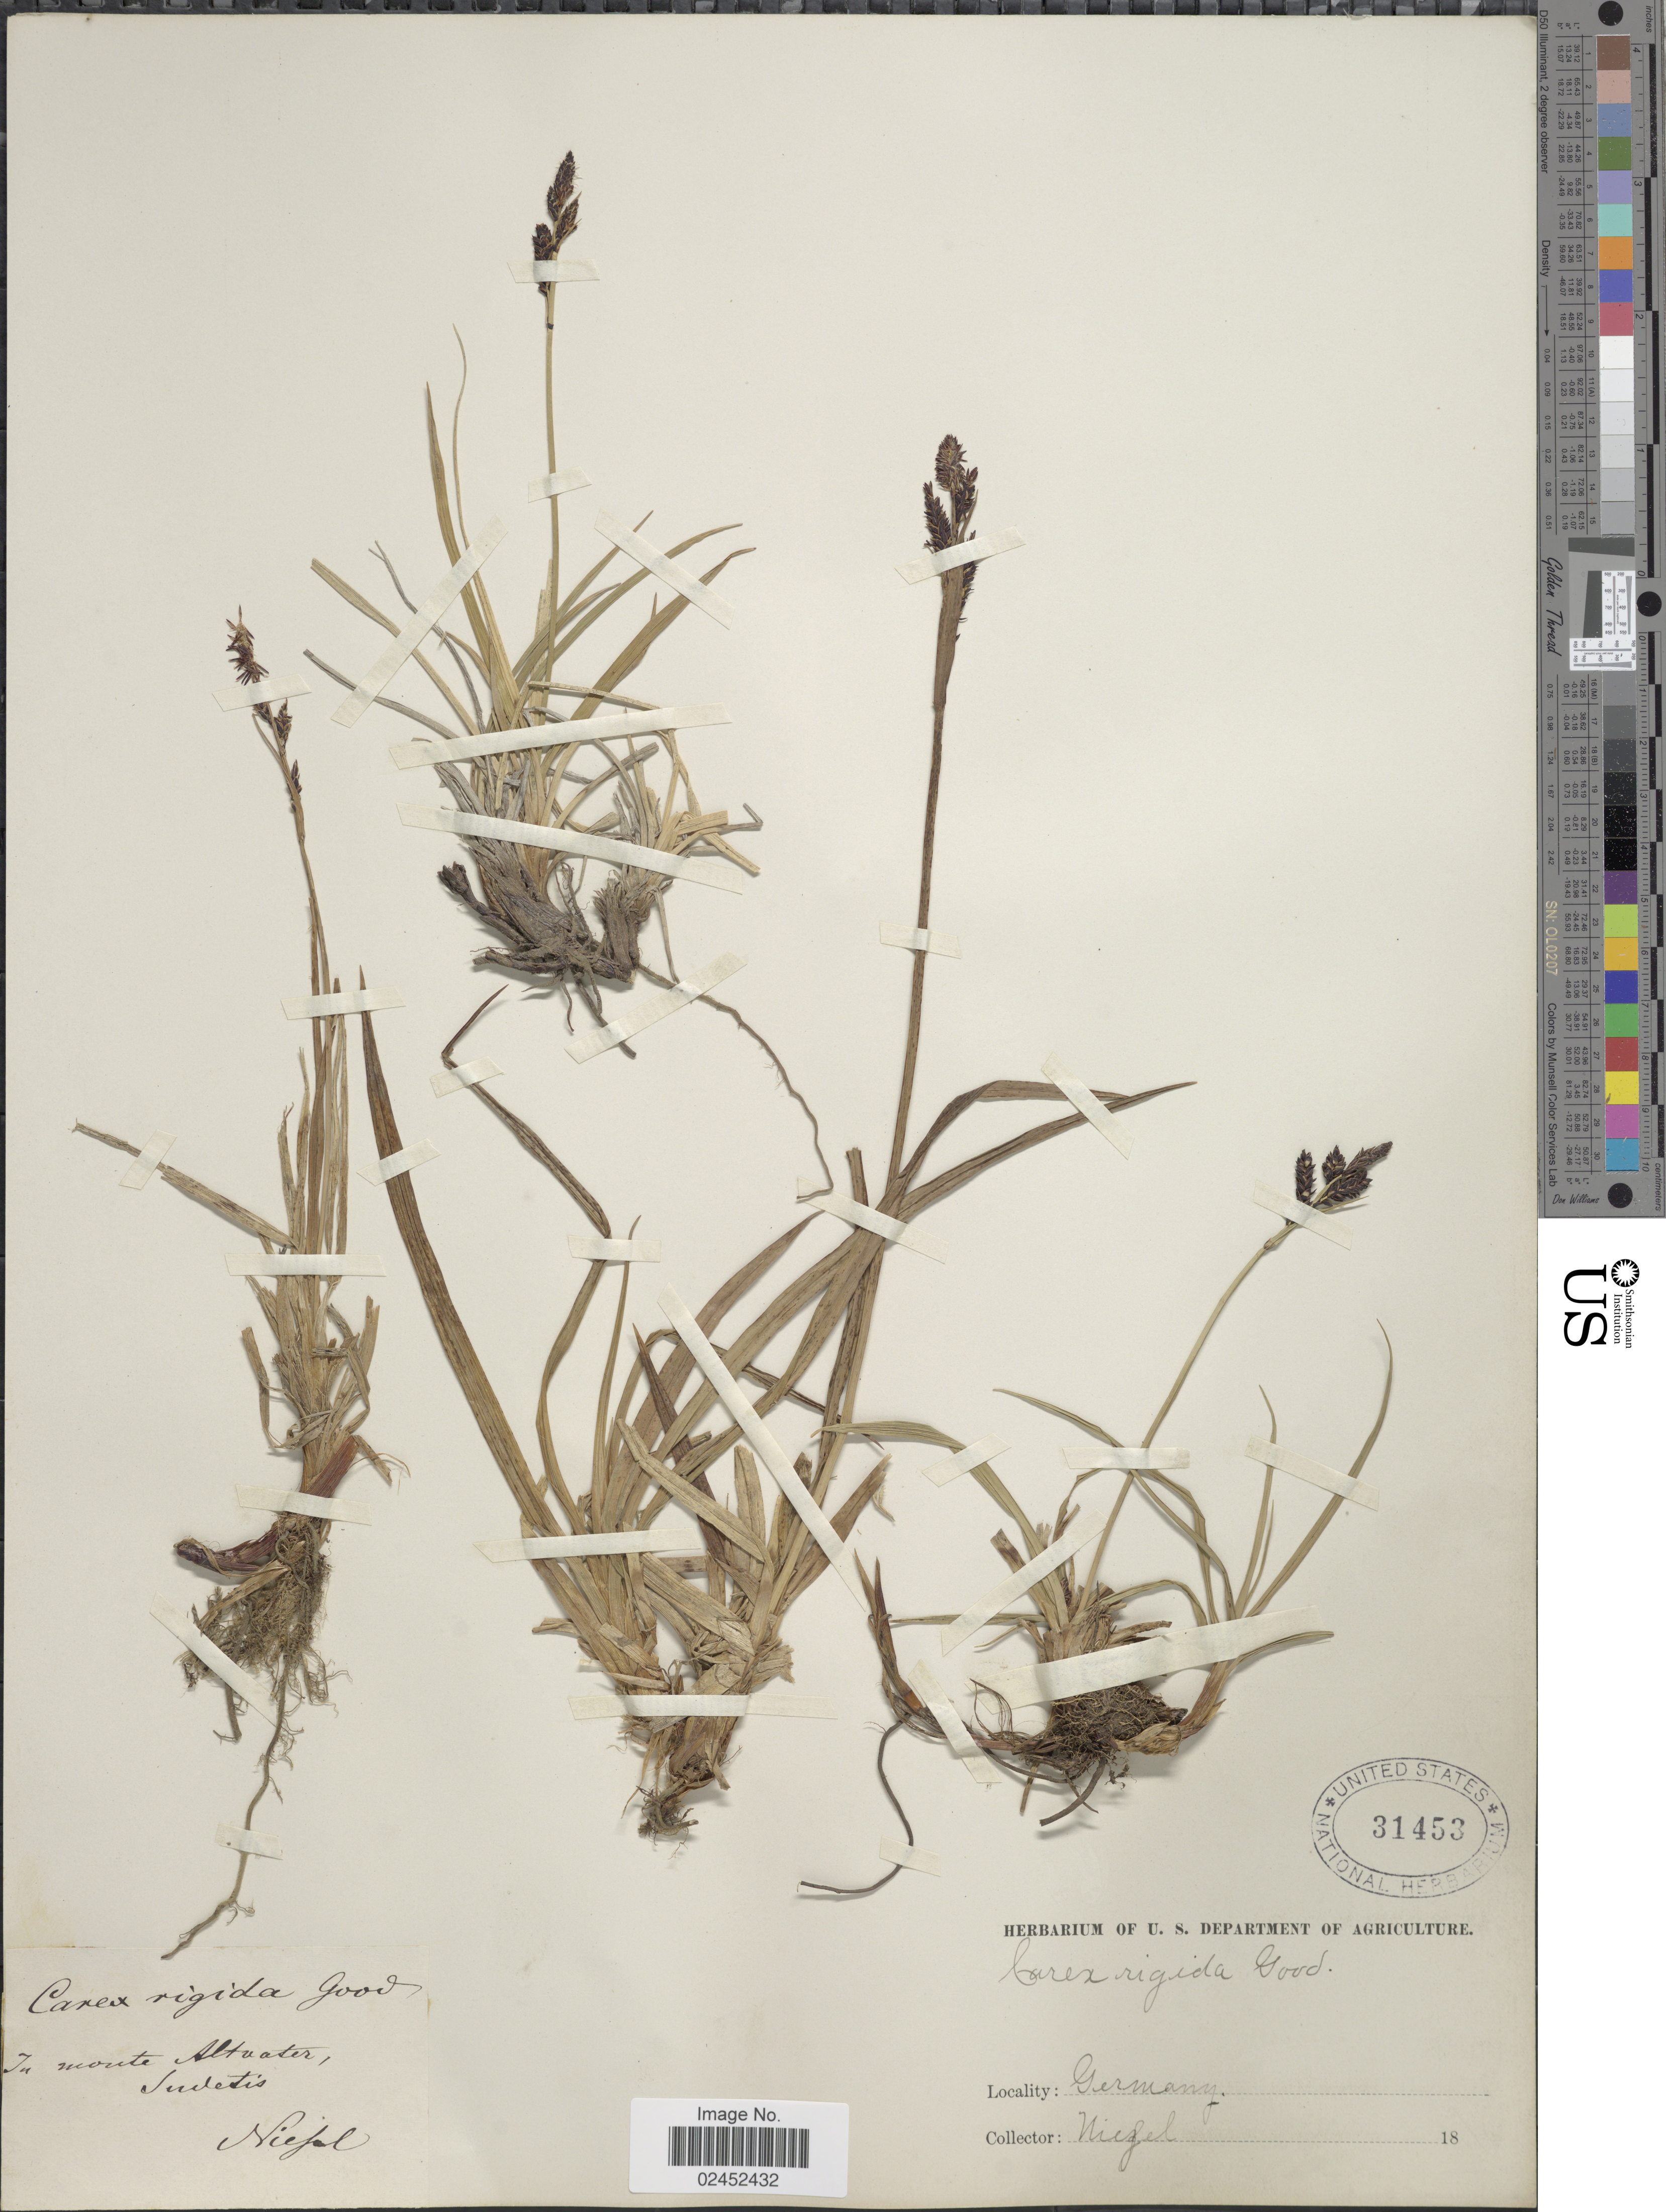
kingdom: Plantae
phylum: Tracheophyta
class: Liliopsida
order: Poales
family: Cyperaceae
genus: Carex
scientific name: Carex dacica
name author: Heuff.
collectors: Niesel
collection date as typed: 18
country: Germany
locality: Germany, in monte Altvater, Sudetis.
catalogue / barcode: US 31453